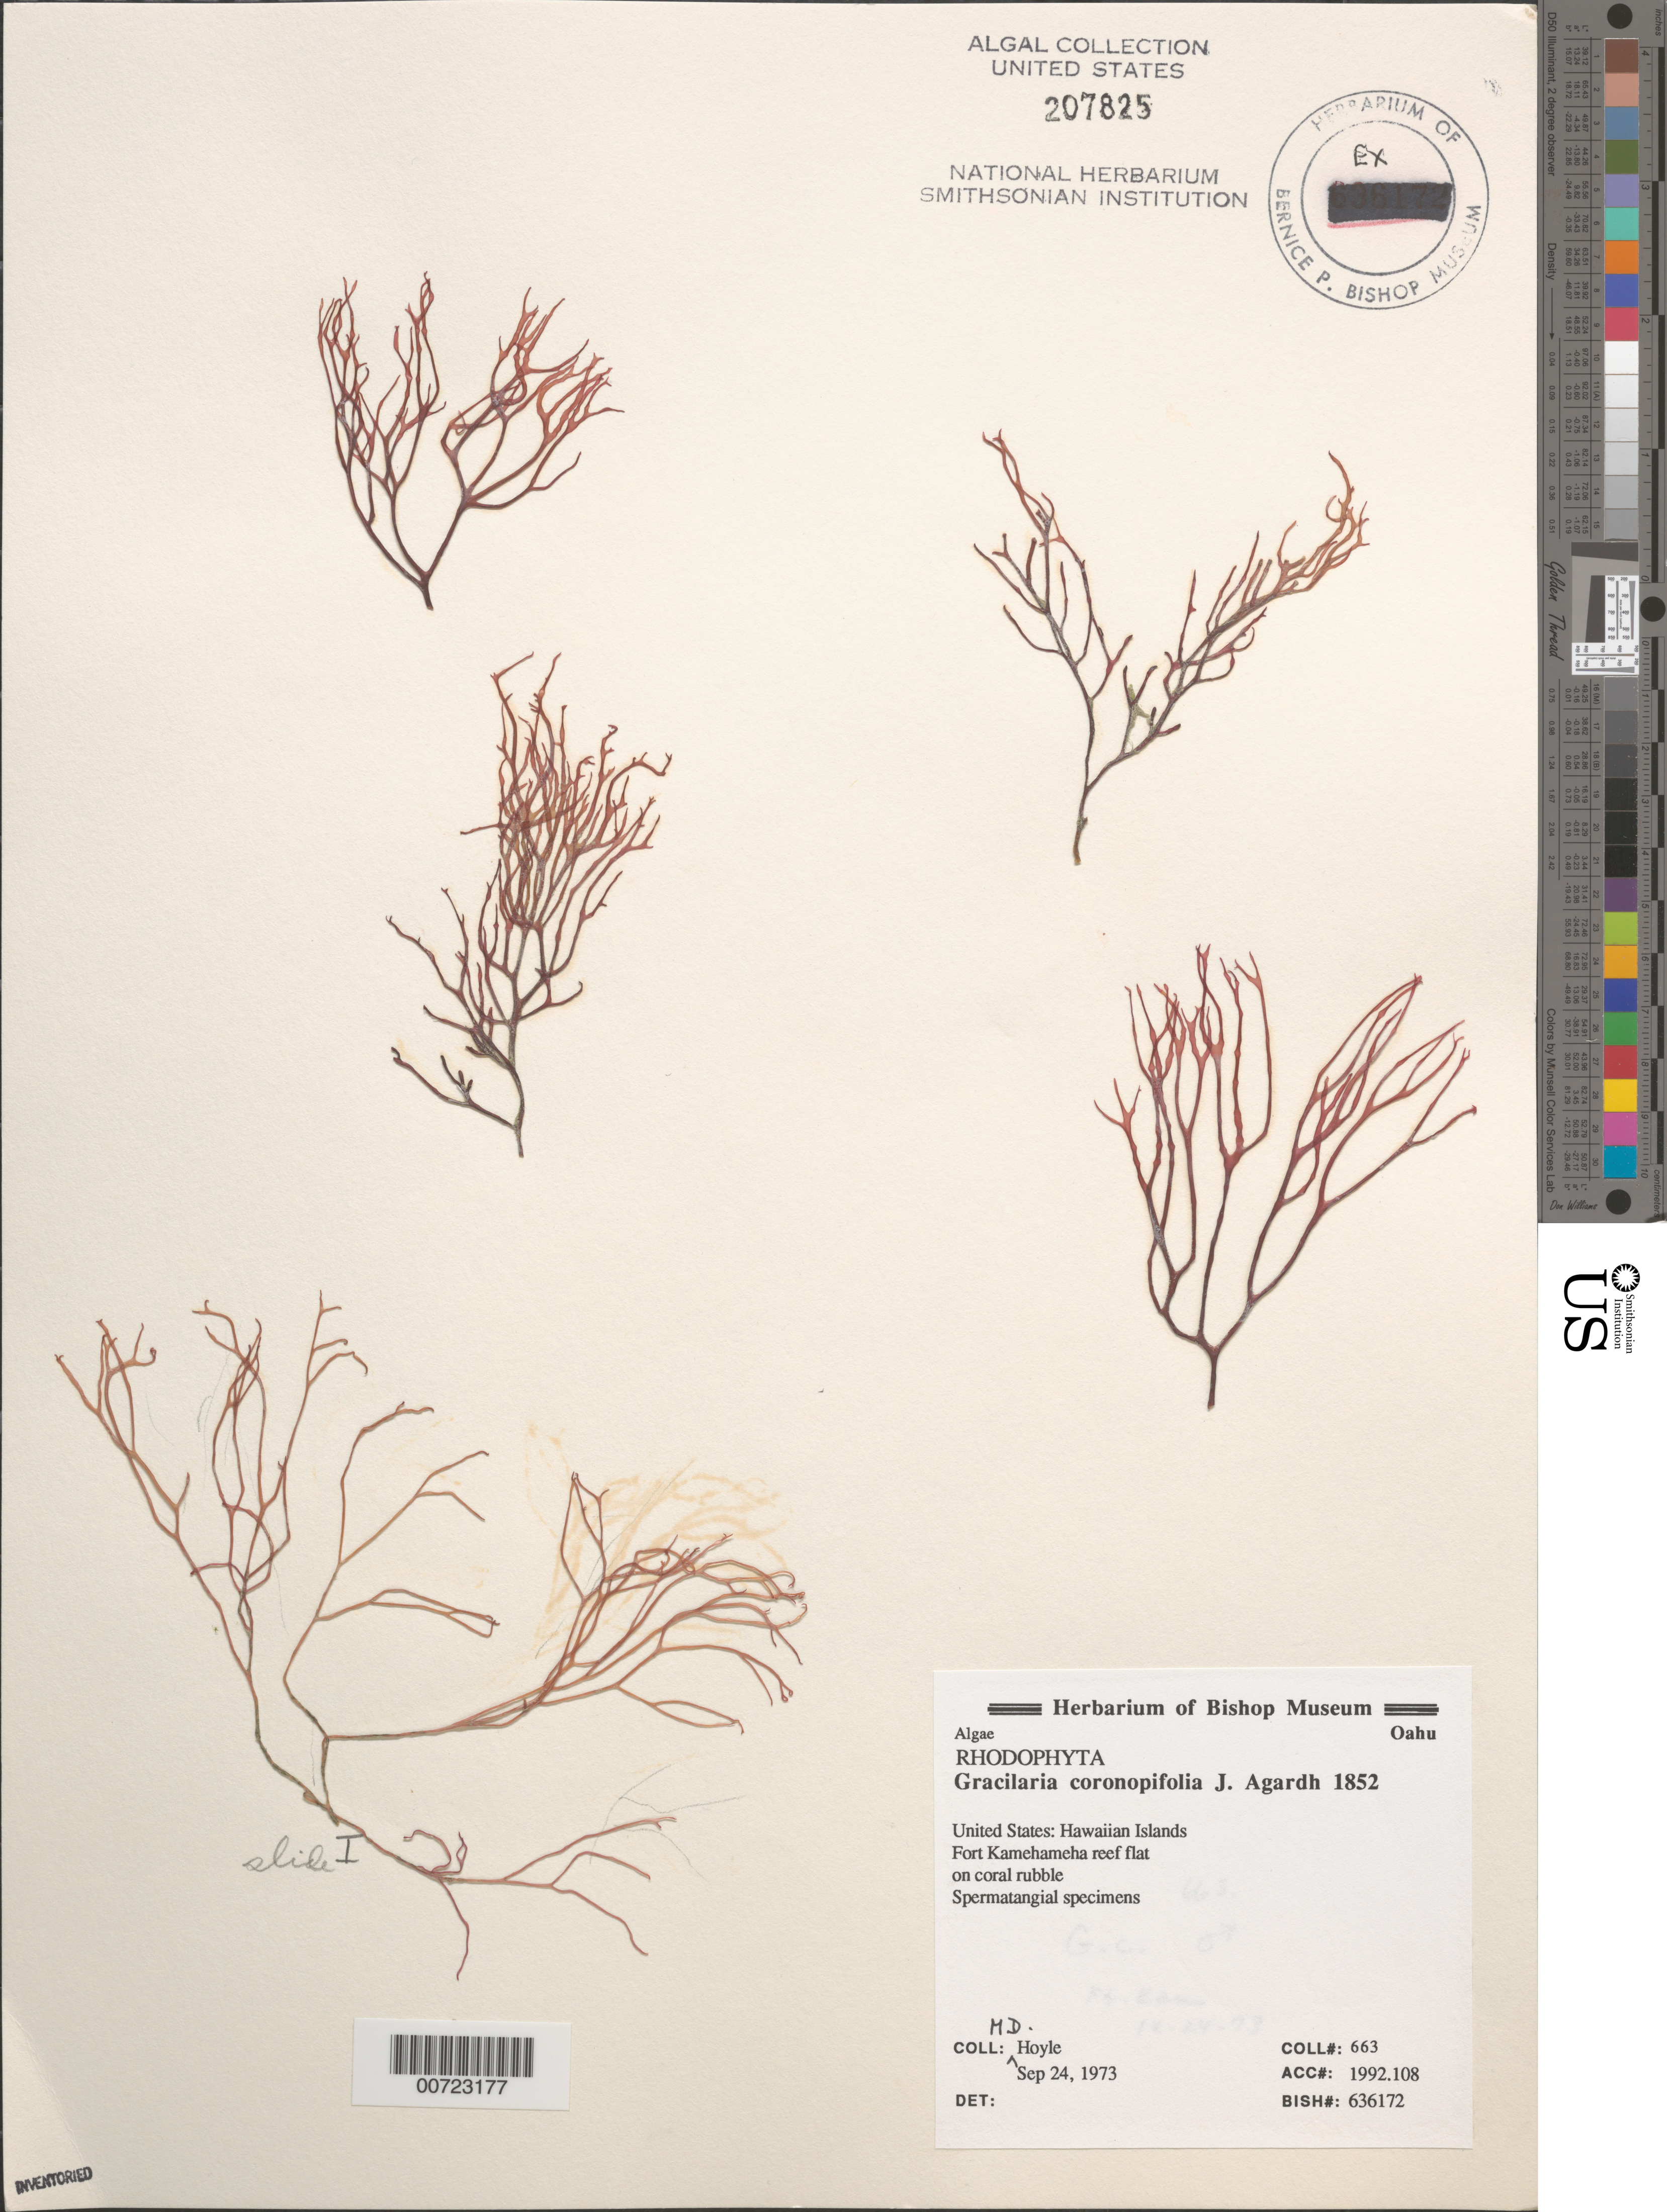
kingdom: Plantae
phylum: Rhodophyta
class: Florideophyceae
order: Gracilariales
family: Gracilariaceae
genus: Gracilaria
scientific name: Gracilaria coronopifolia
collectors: M. Hoyle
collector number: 664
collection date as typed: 24 Sep 1973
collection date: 1973-09-24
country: United States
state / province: Hawaii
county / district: Honolulu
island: Oahu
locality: Fort Kamehameha reef flat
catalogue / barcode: US 207825